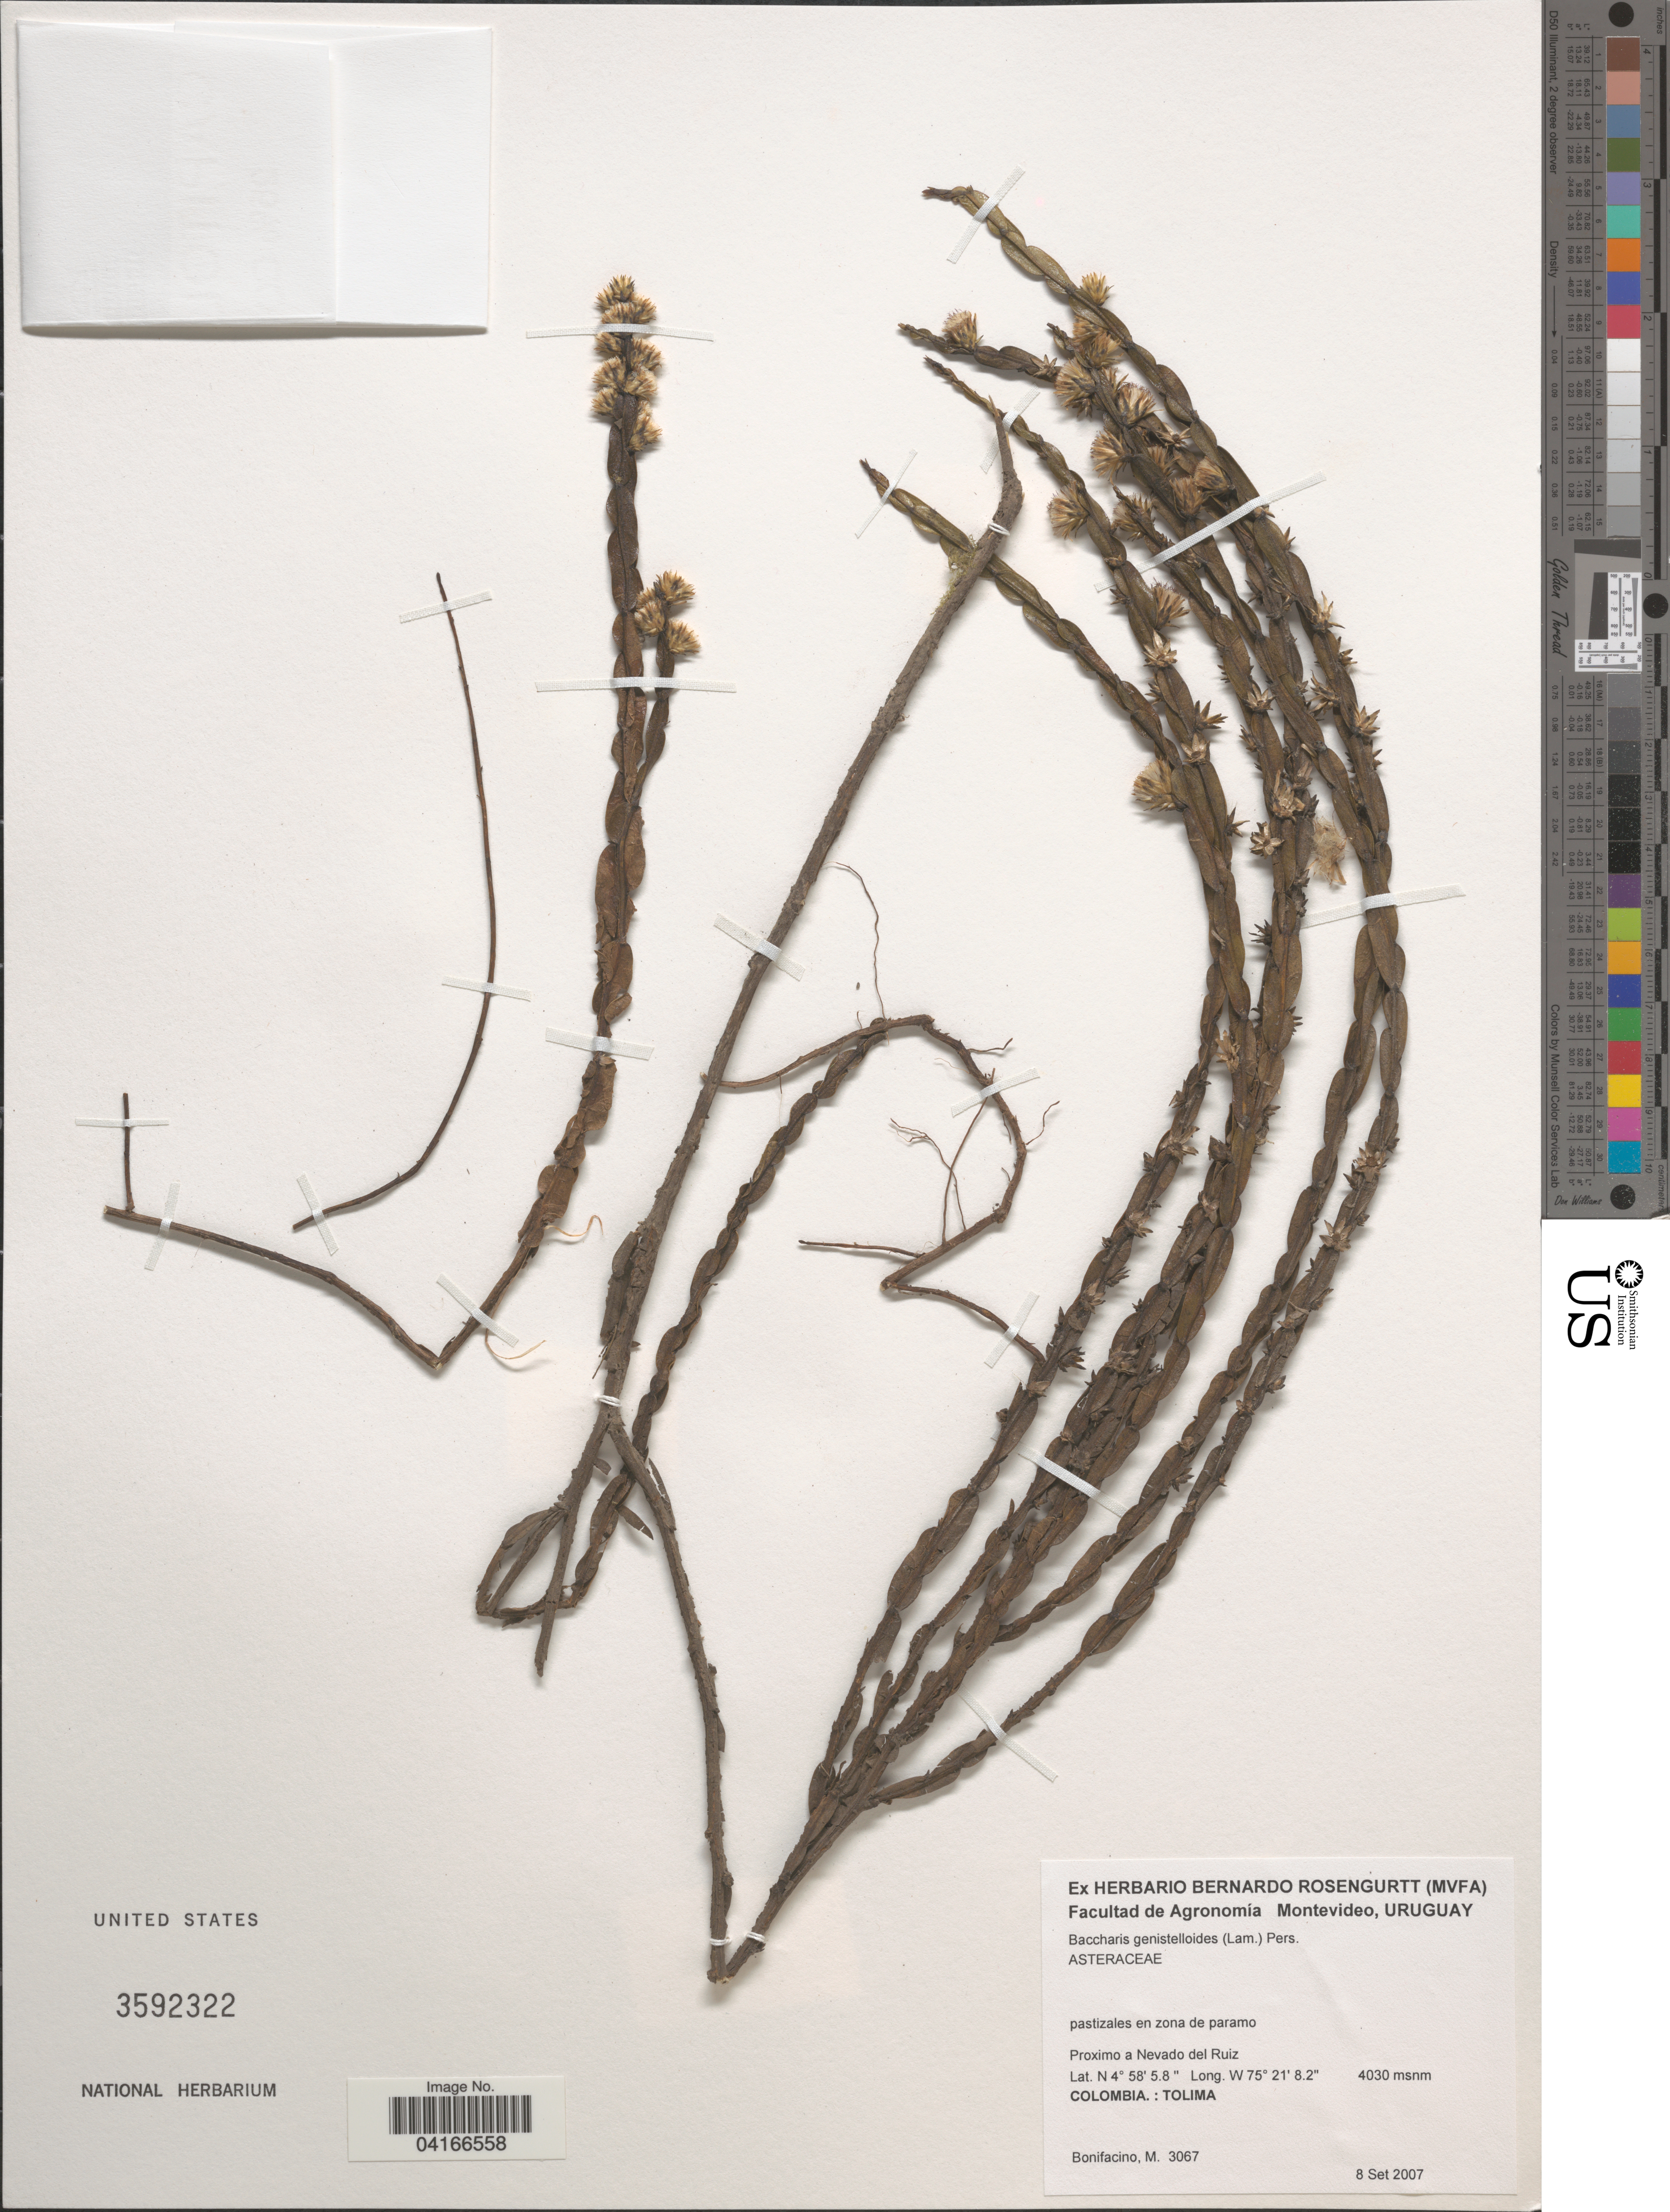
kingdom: Plantae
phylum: Tracheophyta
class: Magnoliopsida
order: Asterales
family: Asteraceae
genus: Baccharis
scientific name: Baccharis genistelloides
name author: (Lam.) Pers.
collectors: M. Bonifacino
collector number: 3067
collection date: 2007-09-08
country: Colombia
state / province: Tolima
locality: Proximo a Nevado del Ruiz.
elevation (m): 4030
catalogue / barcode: US 3592322